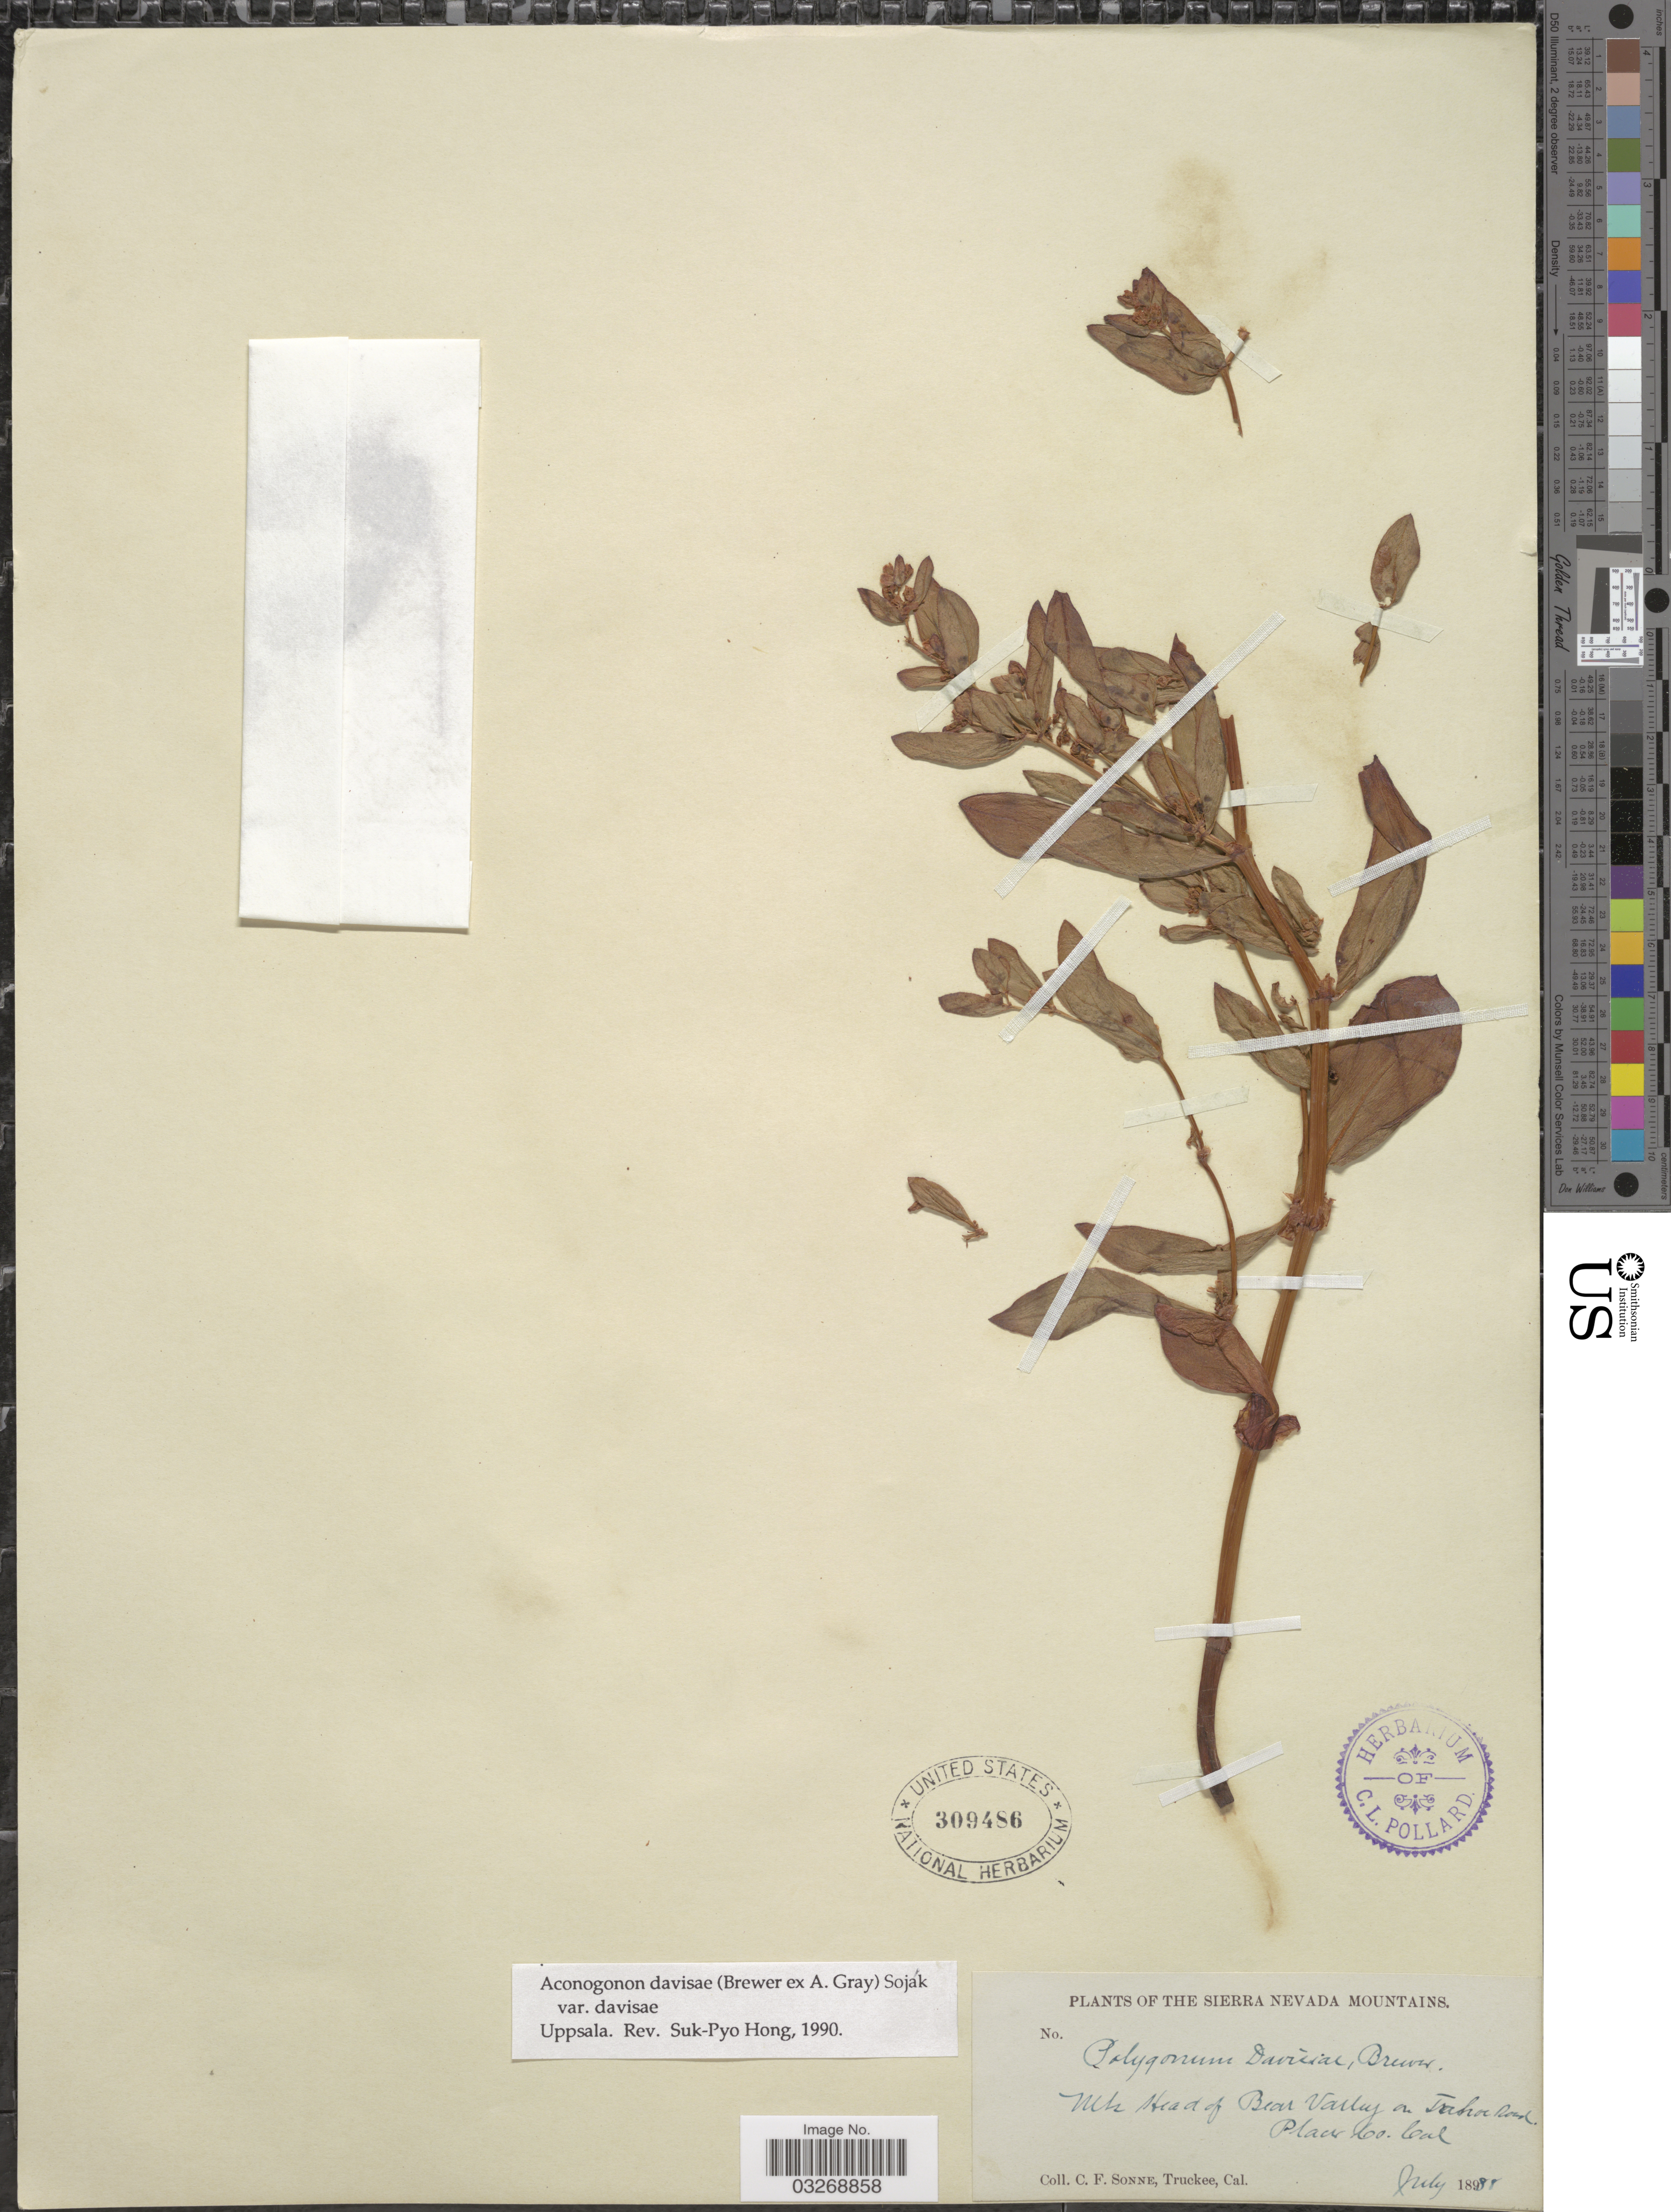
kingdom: Plantae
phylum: Tracheophyta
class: Magnoliopsida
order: Caryophyllales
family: Polygonaceae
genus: Koenigia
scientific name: Koenigia davisiae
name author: (W.H. Brewer ex A. Gray) T.M. Schust. & Reveal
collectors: C. Sonne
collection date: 1888-07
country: United States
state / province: California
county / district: Placer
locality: Sierra Nevada Mountains. Mts Head of Bear Valley on Tahoe road. Placer Co.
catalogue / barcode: US 309486